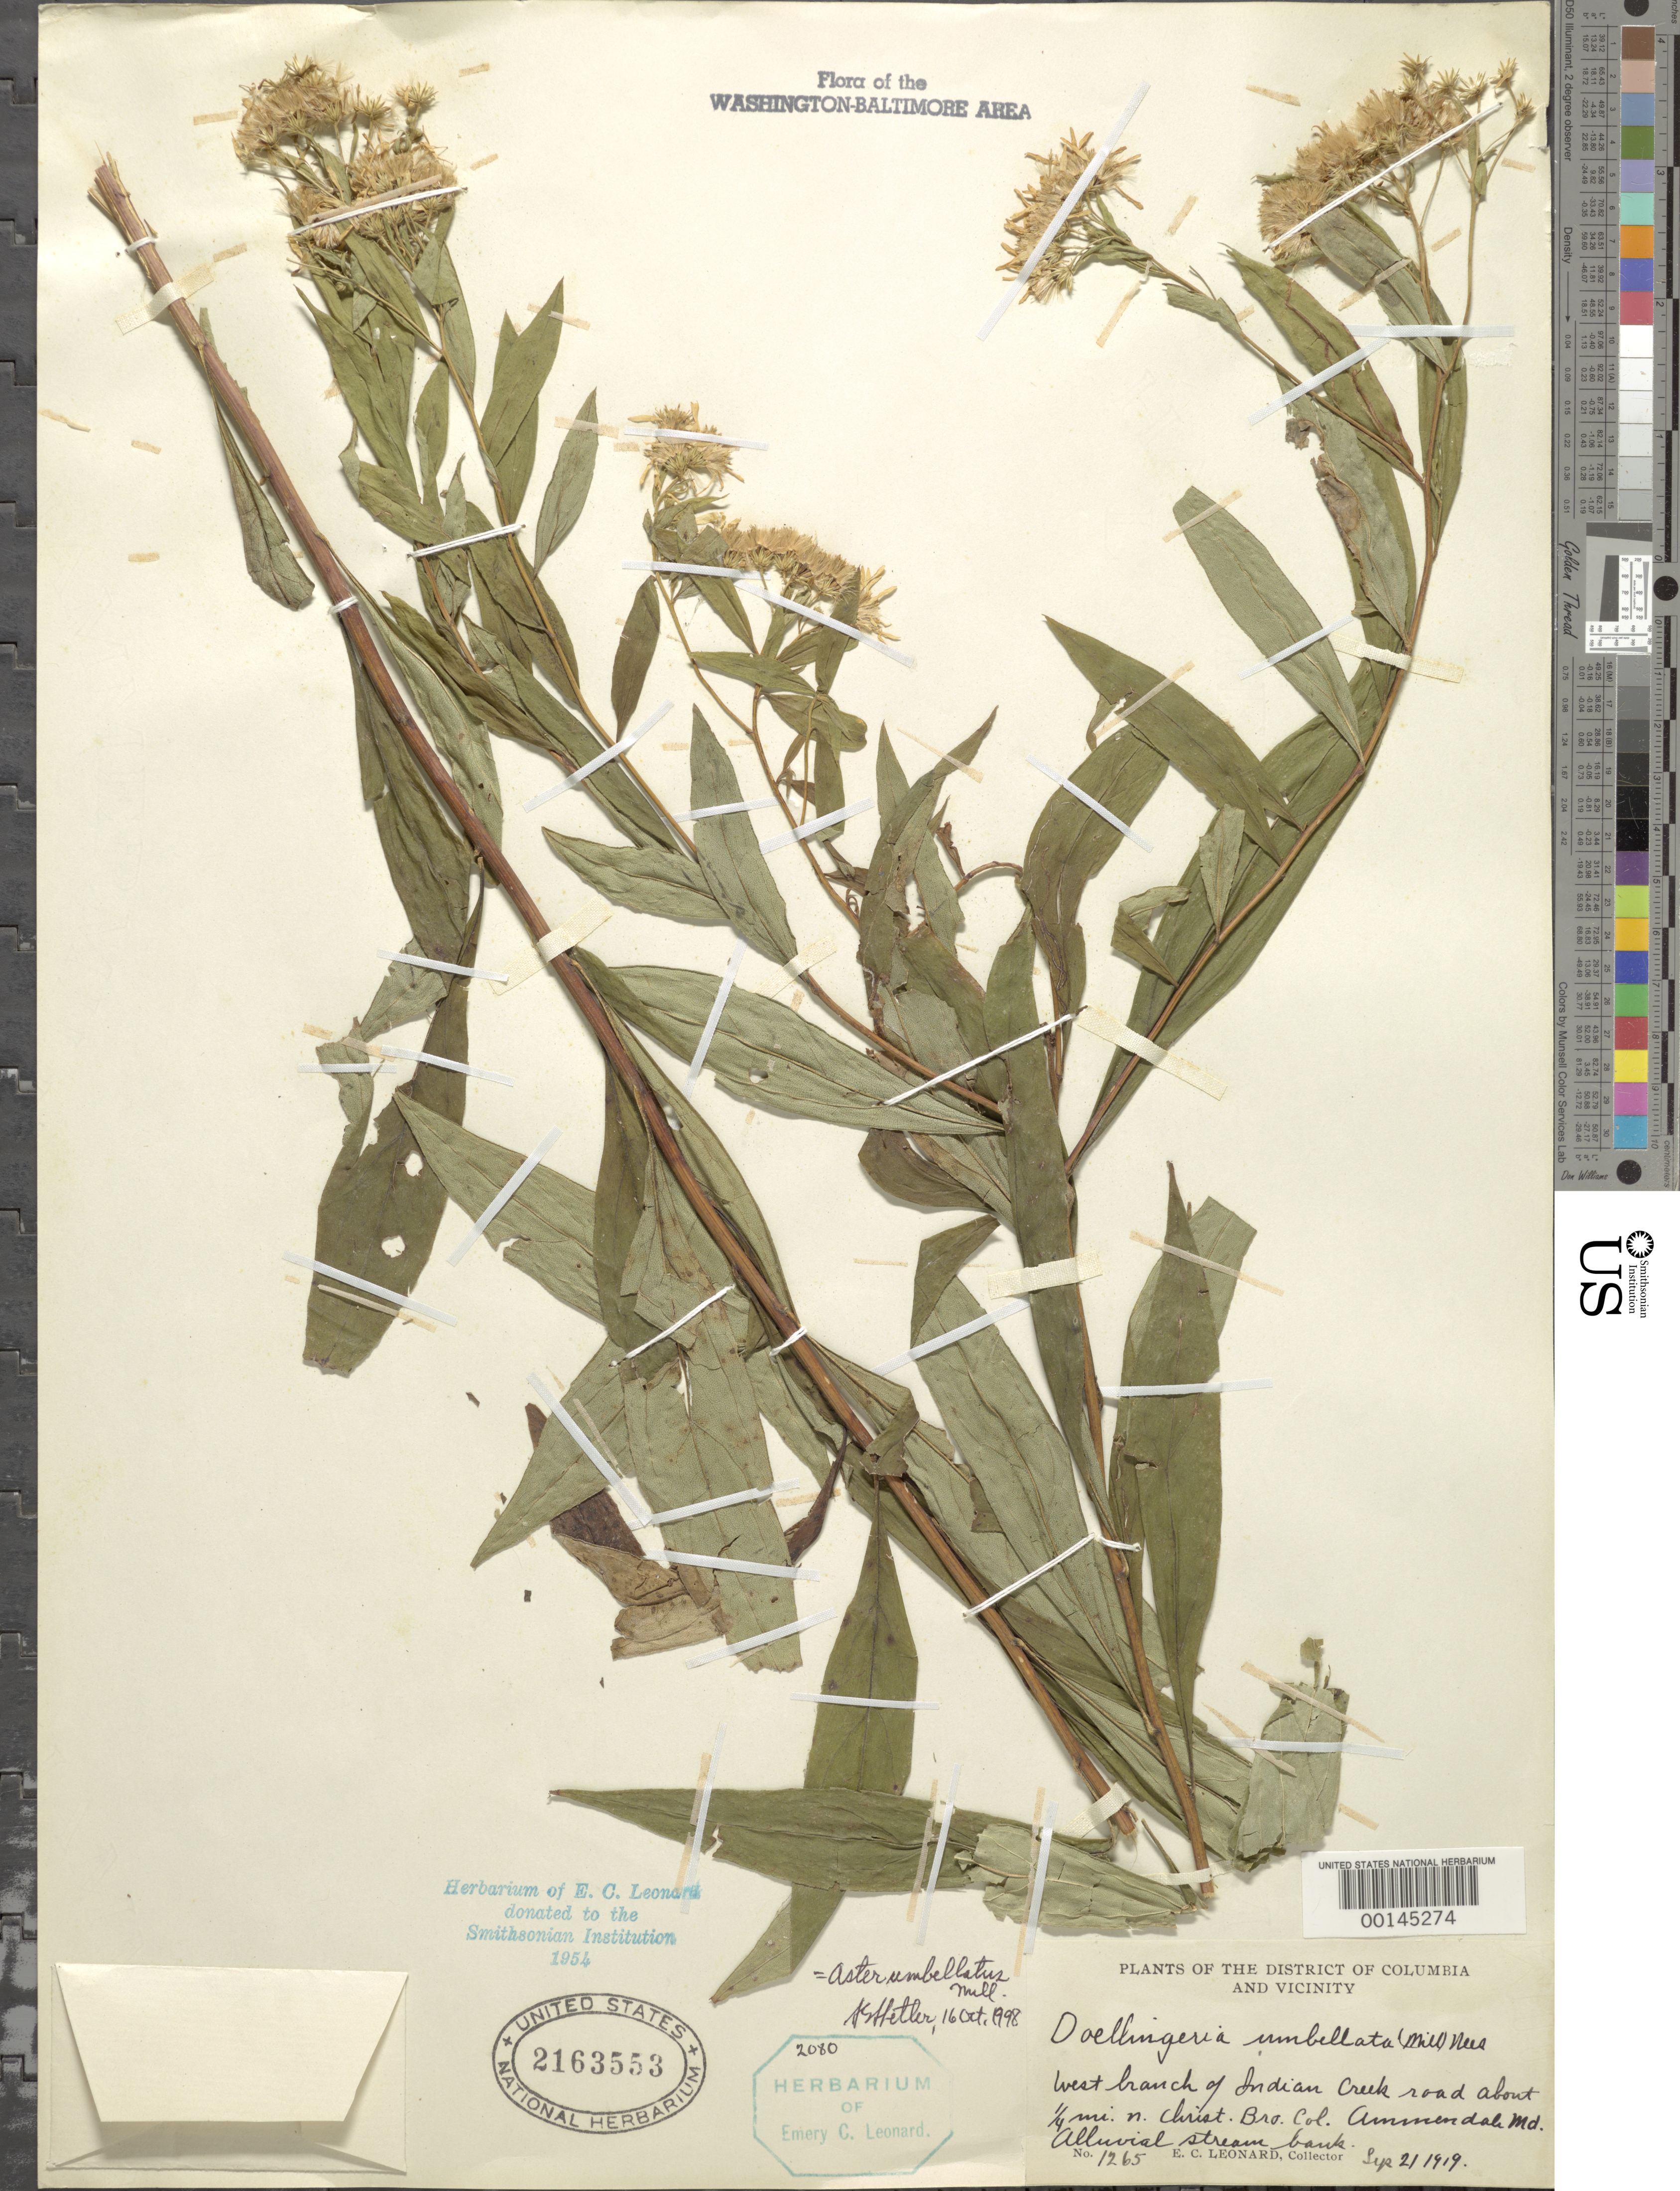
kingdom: Plantae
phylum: Tracheophyta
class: Magnoliopsida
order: Asterales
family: Asteraceae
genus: Doellingeria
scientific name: Doellingeria umbellata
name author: (Mill.) Nees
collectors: E. C. Leonard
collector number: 1265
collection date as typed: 21 Sep 1919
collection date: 1919-09-21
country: United States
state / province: Maryland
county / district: Prince George's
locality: Indian Creek, Ammendale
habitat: Alluvial stream bank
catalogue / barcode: US 2163553